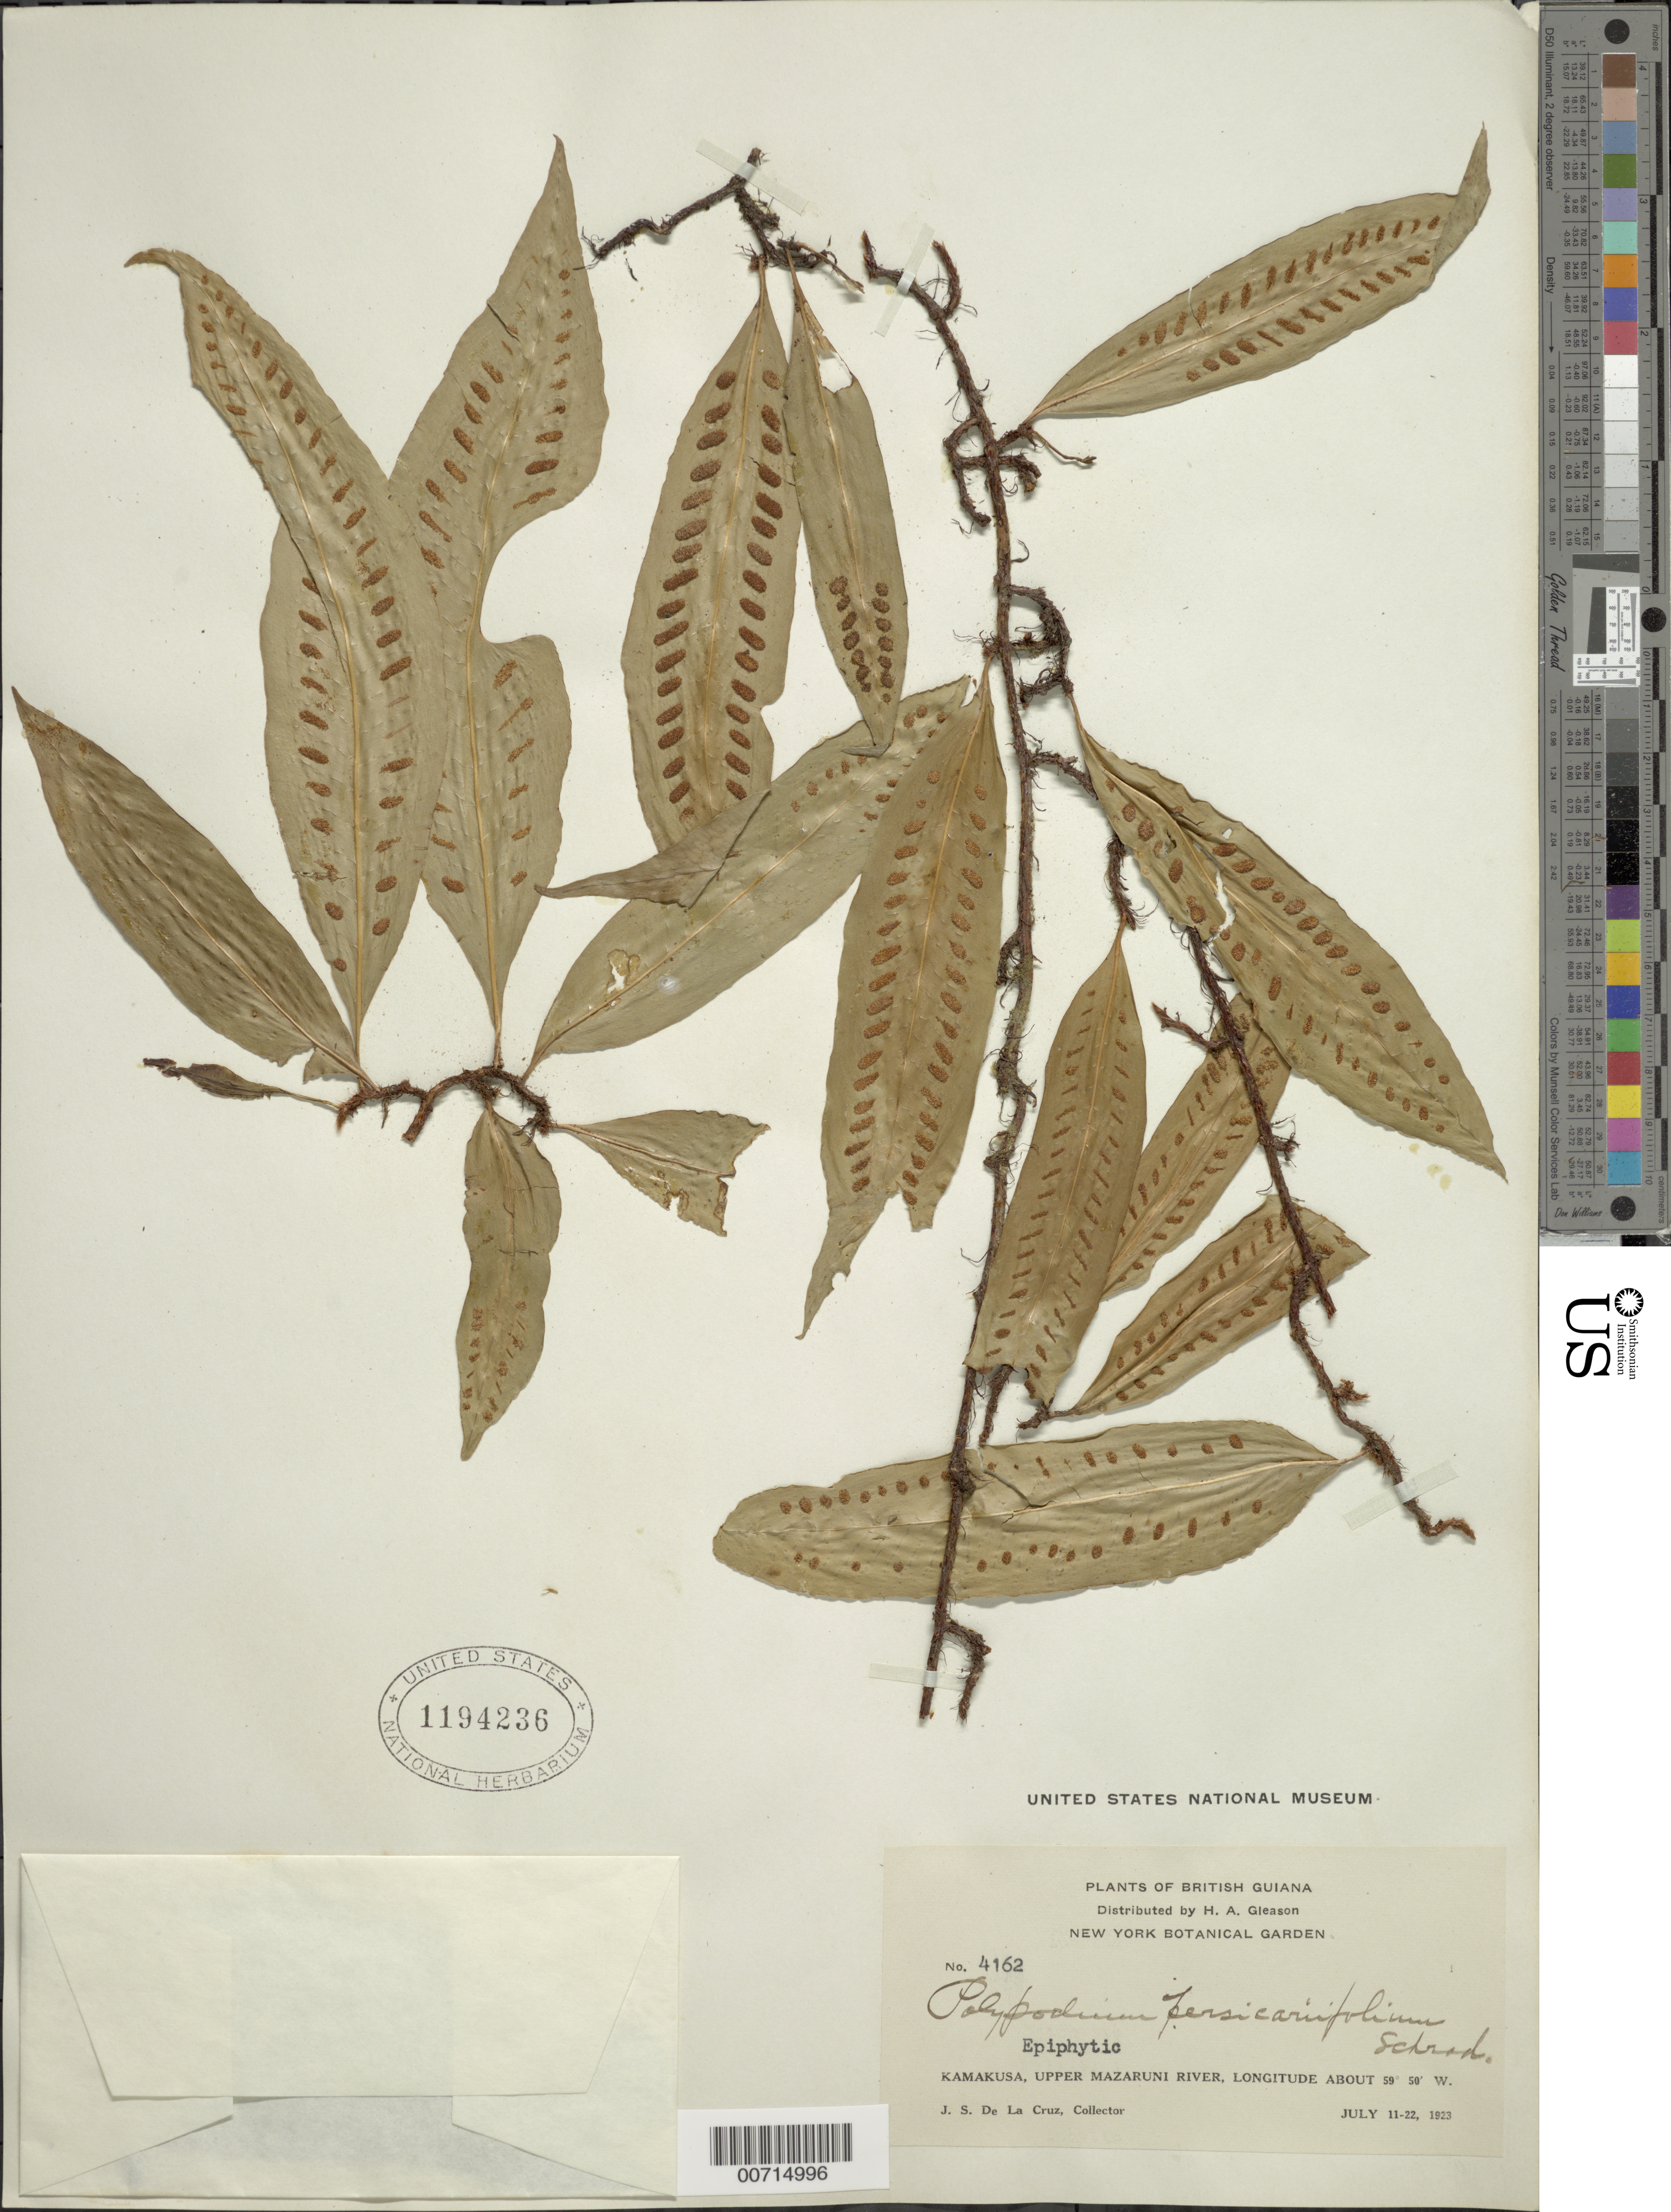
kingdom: Plantae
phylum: Tracheophyta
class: Polypodiopsida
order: Polypodiales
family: Polypodiaceae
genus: Microgramma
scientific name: Microgramma persicariifolia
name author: (Schrad.) C. Presl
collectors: J. S. de la Cruz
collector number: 4162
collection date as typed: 11-Jul-23 to 22-Jul-23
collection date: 1923-07-11/1923-07-22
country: Guyana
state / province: Cuyuni-Mazaruni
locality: Kamakusa, Upper Mazaruni R.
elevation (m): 100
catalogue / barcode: US 1194236